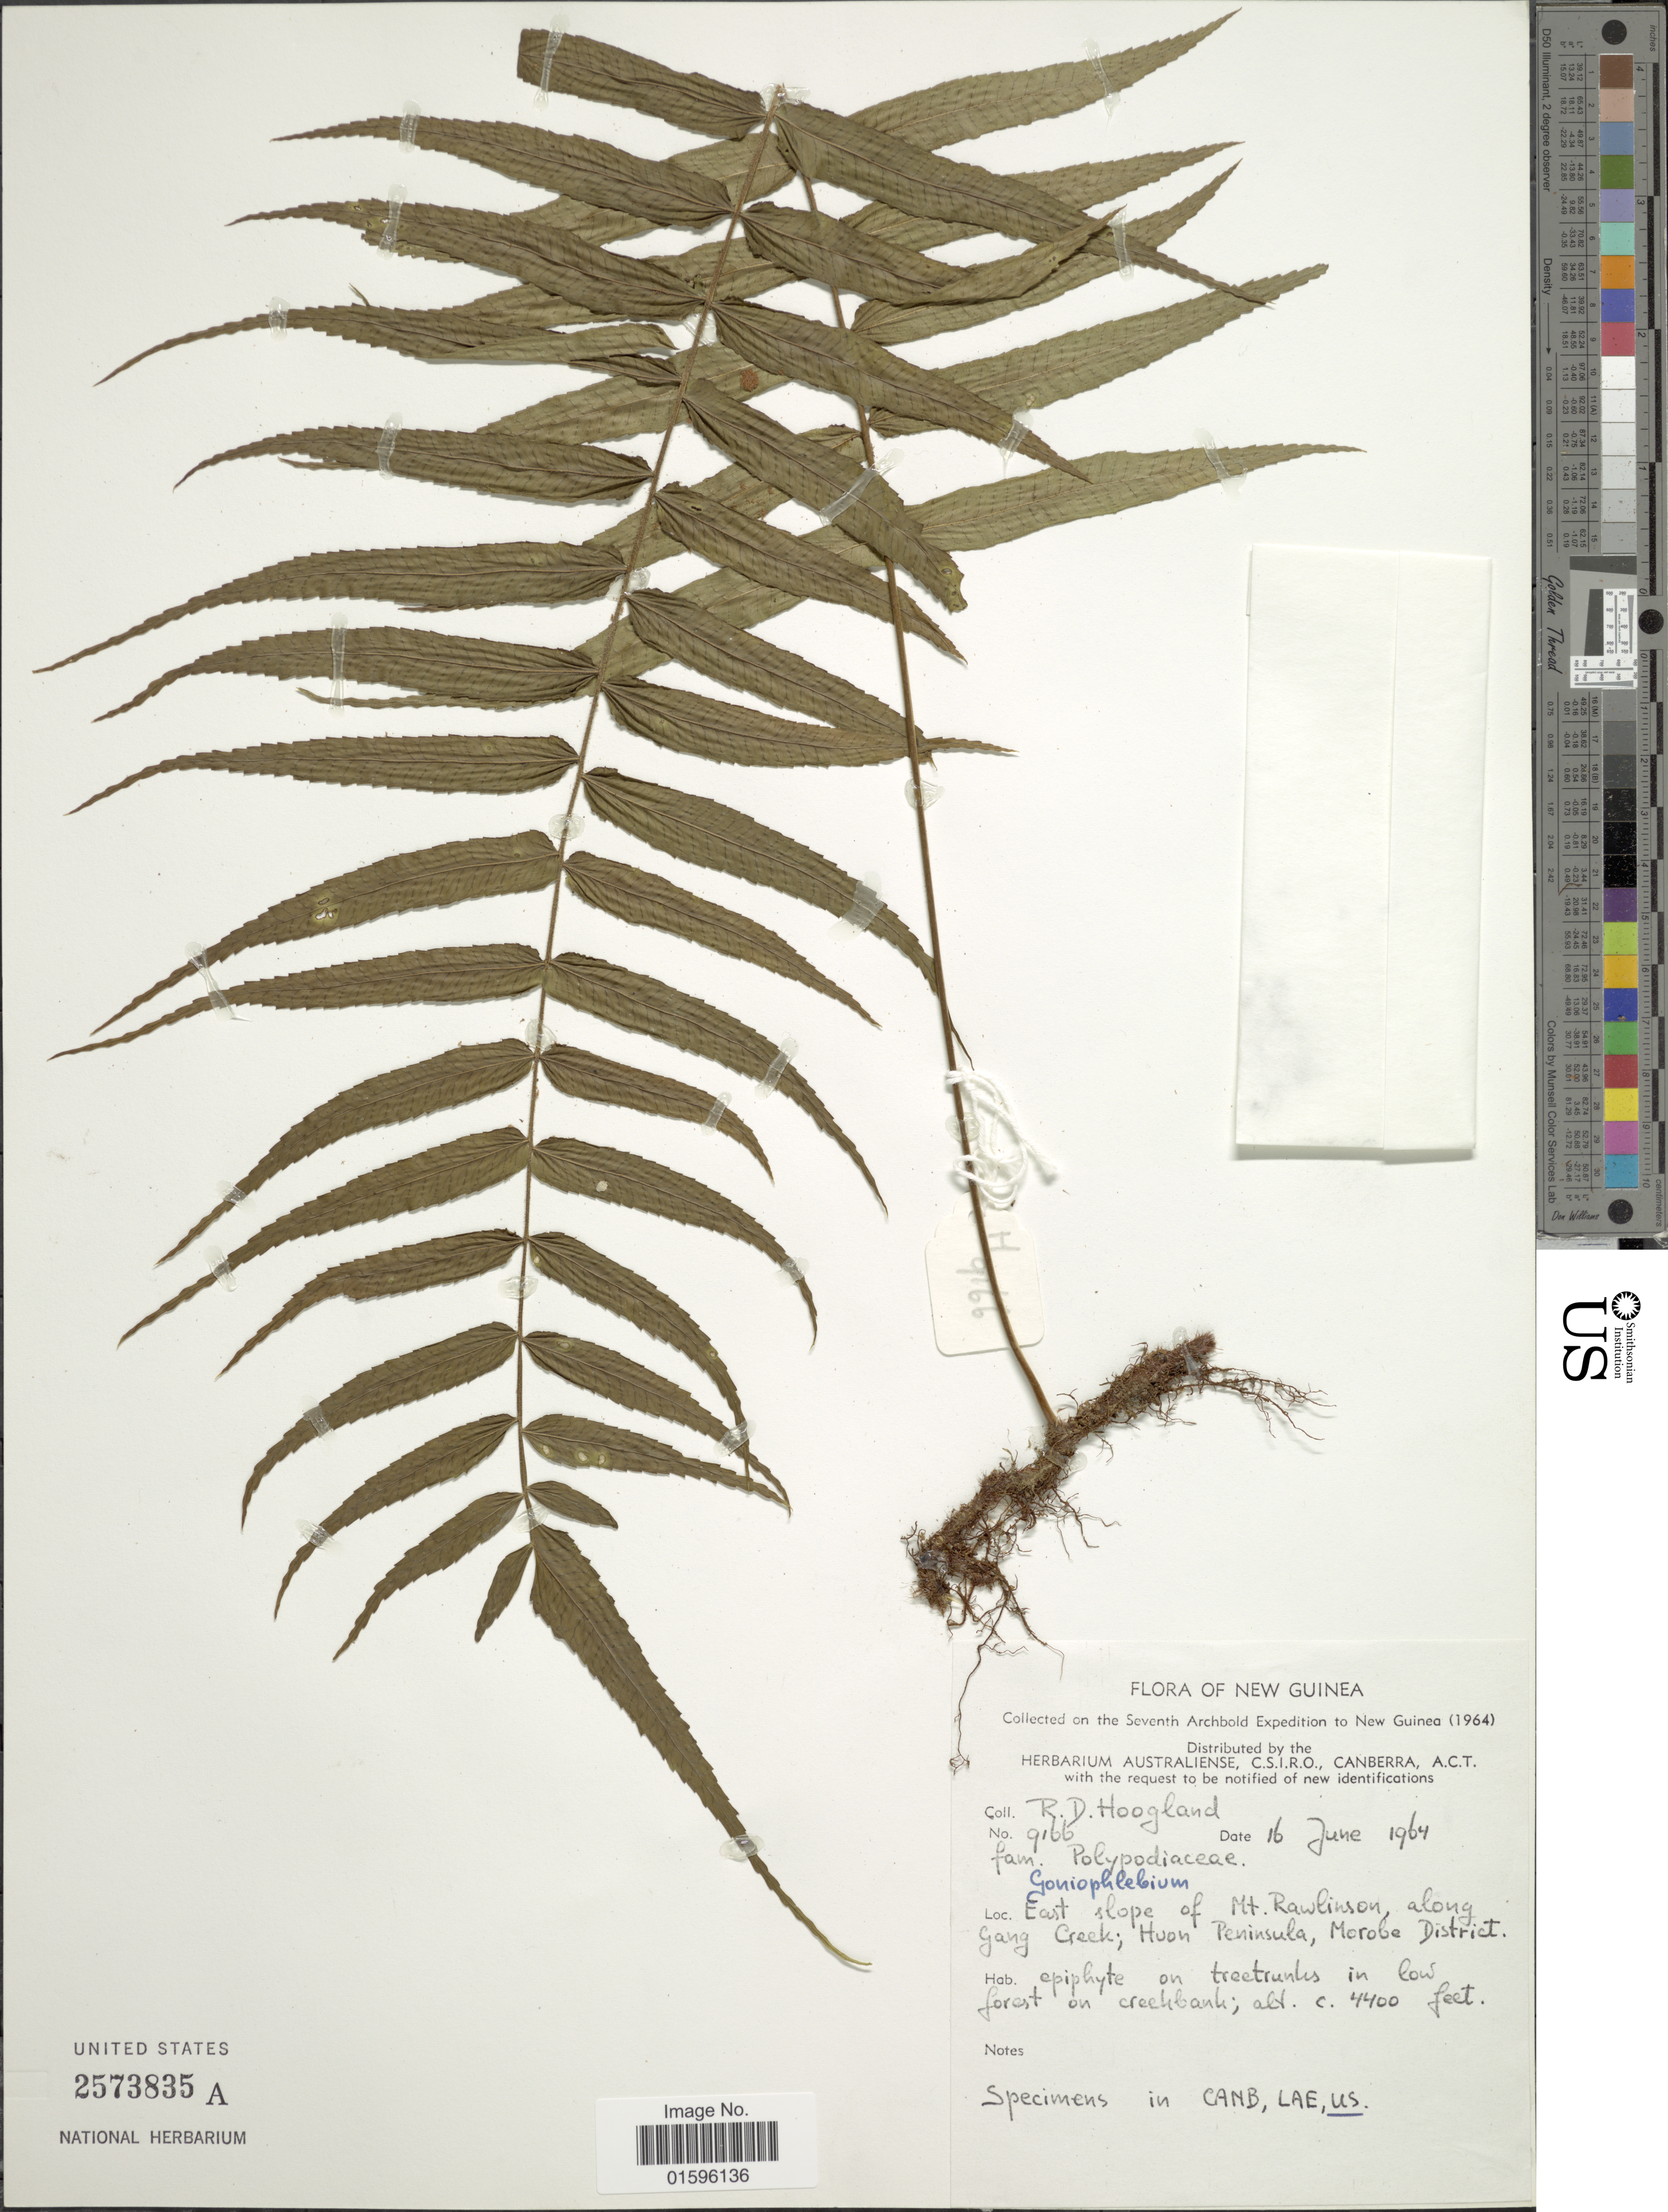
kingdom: Plantae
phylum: Tracheophyta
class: Polypodiopsida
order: Polypodiales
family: Polypodiaceae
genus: Polypodium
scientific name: Polypodium sp.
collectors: Hoogl.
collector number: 9166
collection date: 1964-06-16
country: Papua New Guinea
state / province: Morobe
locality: New Guinea, East slope of Mt. Rawlinson, along Gang Creek; Huon Peninsula, Morobe District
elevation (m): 1341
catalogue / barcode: US 2573835A